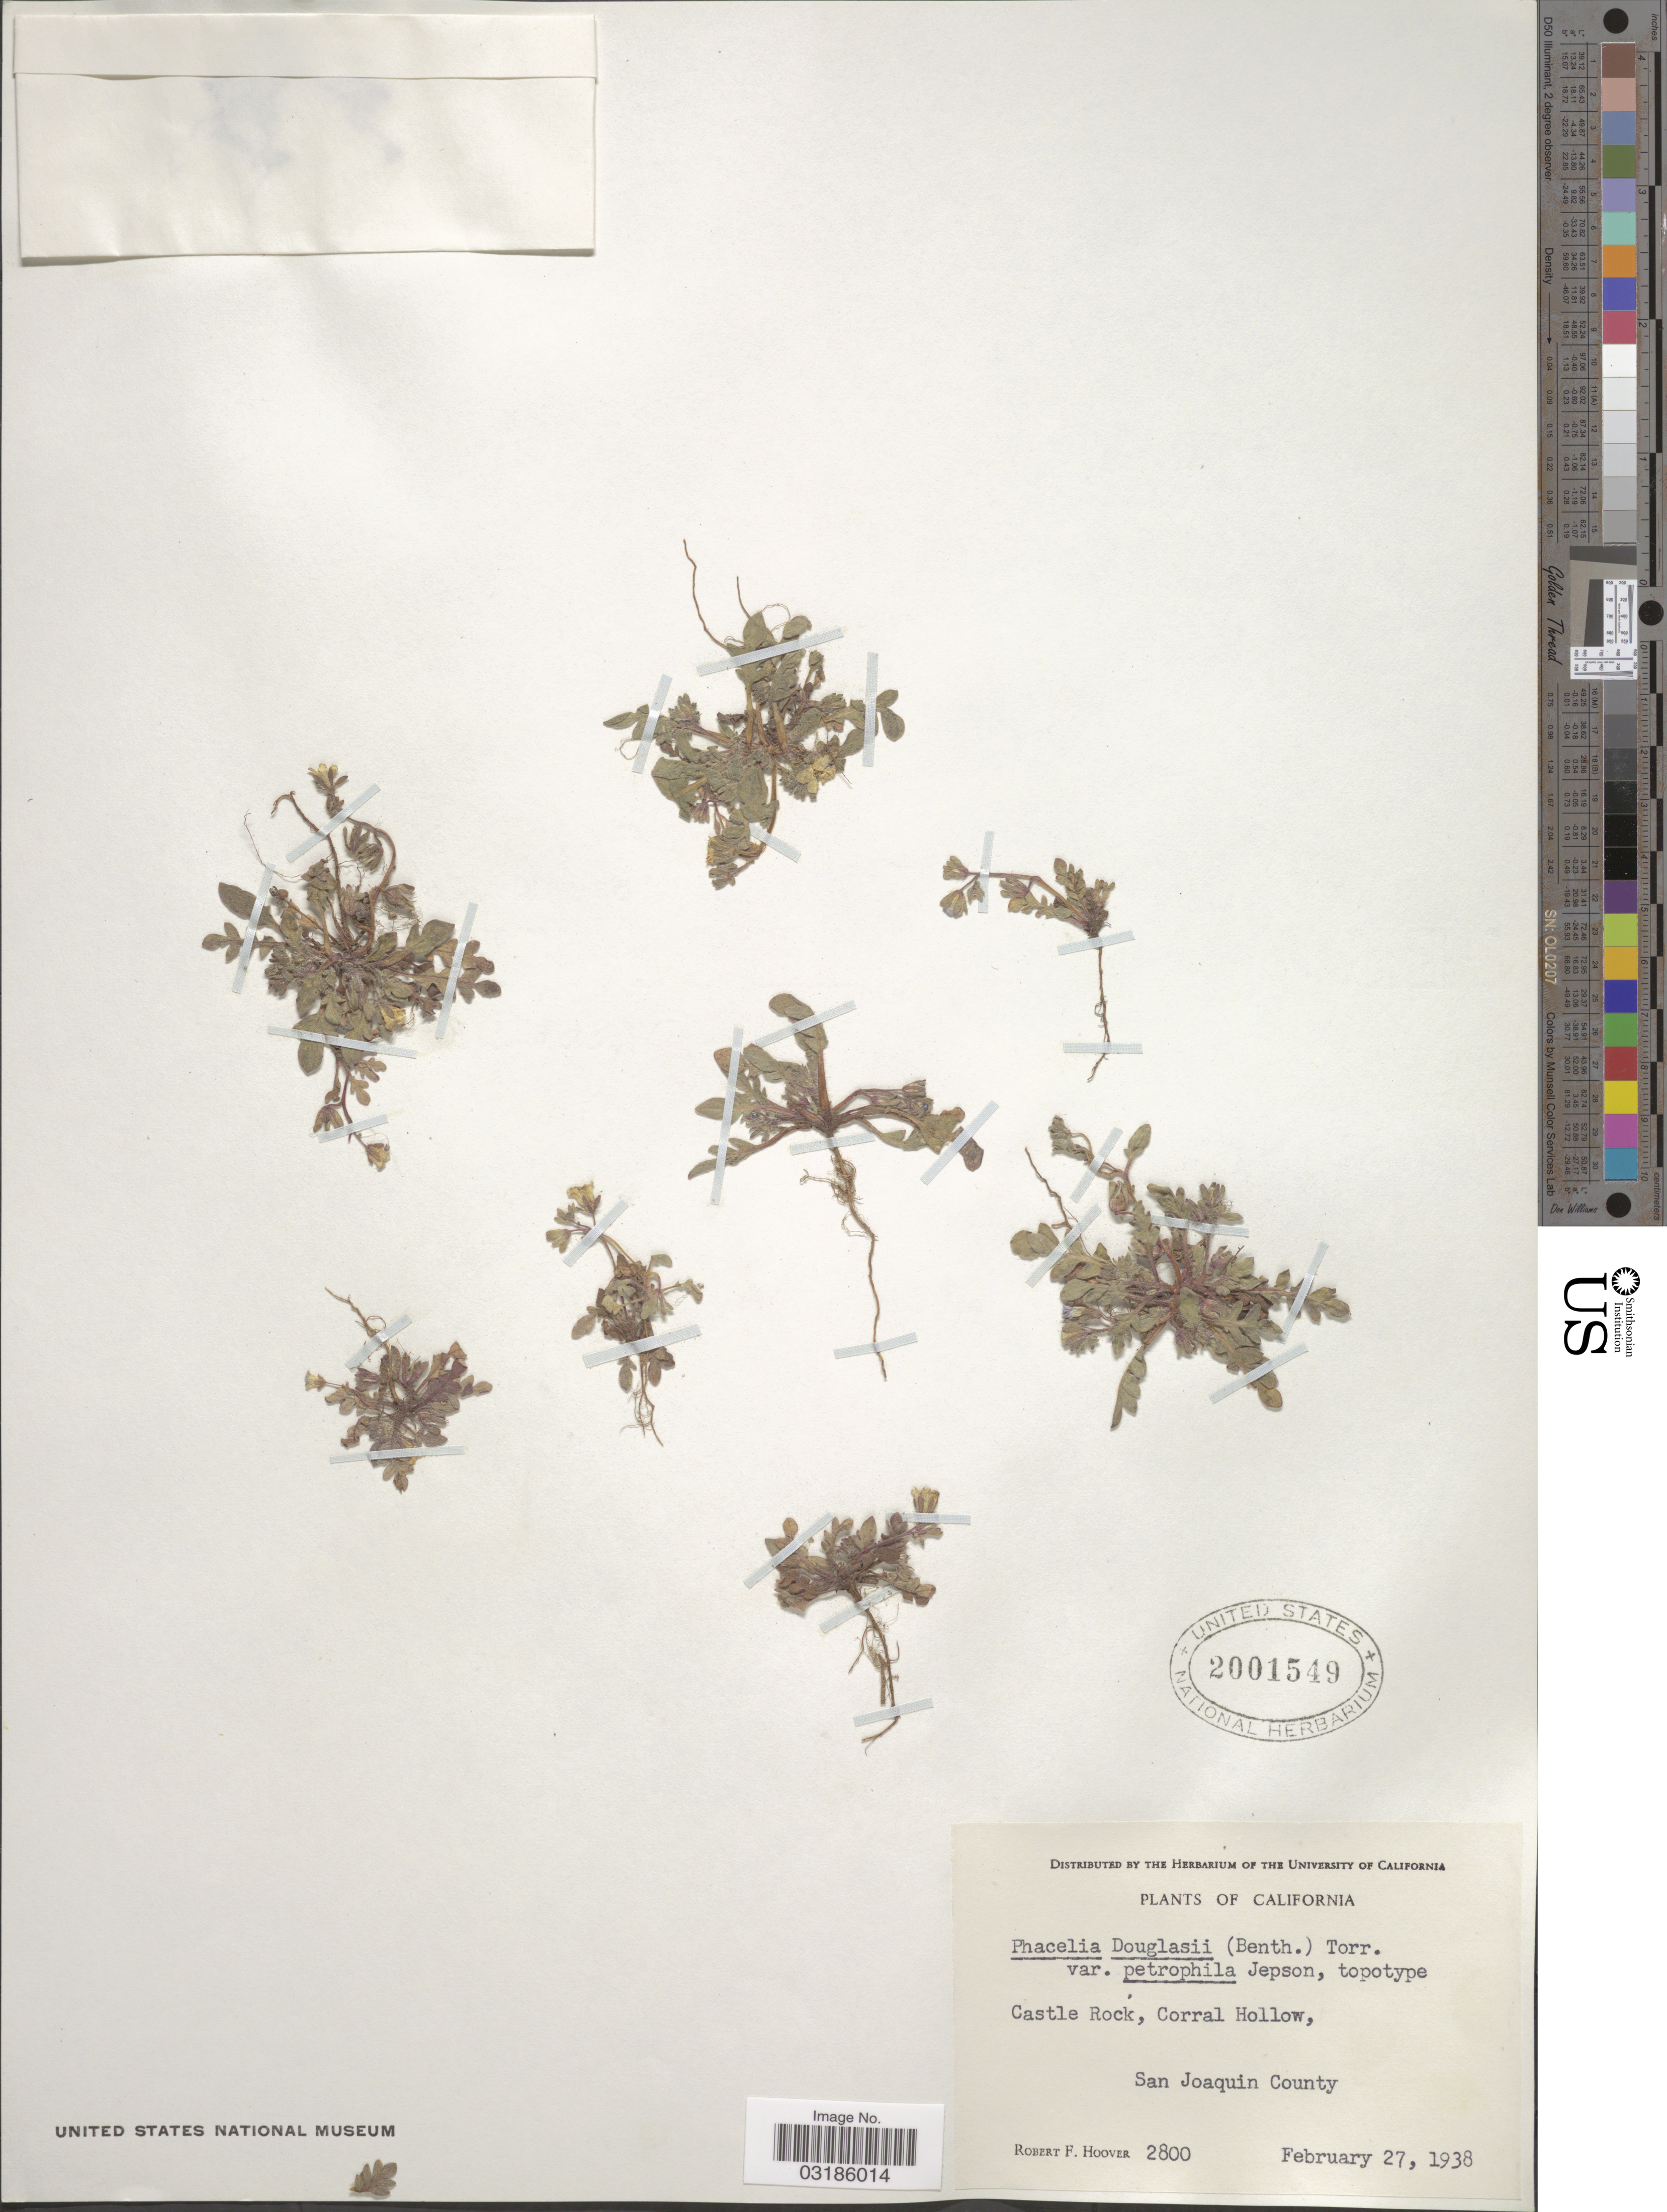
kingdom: Plantae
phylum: Tracheophyta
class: Magnoliopsida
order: Boraginales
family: Hydrophyllaceae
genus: Phacelia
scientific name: Phacelia douglasii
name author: (Benth.) Torr.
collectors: R. F. Hoover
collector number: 2800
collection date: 1938-02-27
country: United States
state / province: California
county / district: San Joaquin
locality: Castle Rock, Corral Hollow, San Joaquin County.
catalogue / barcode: US 2001549